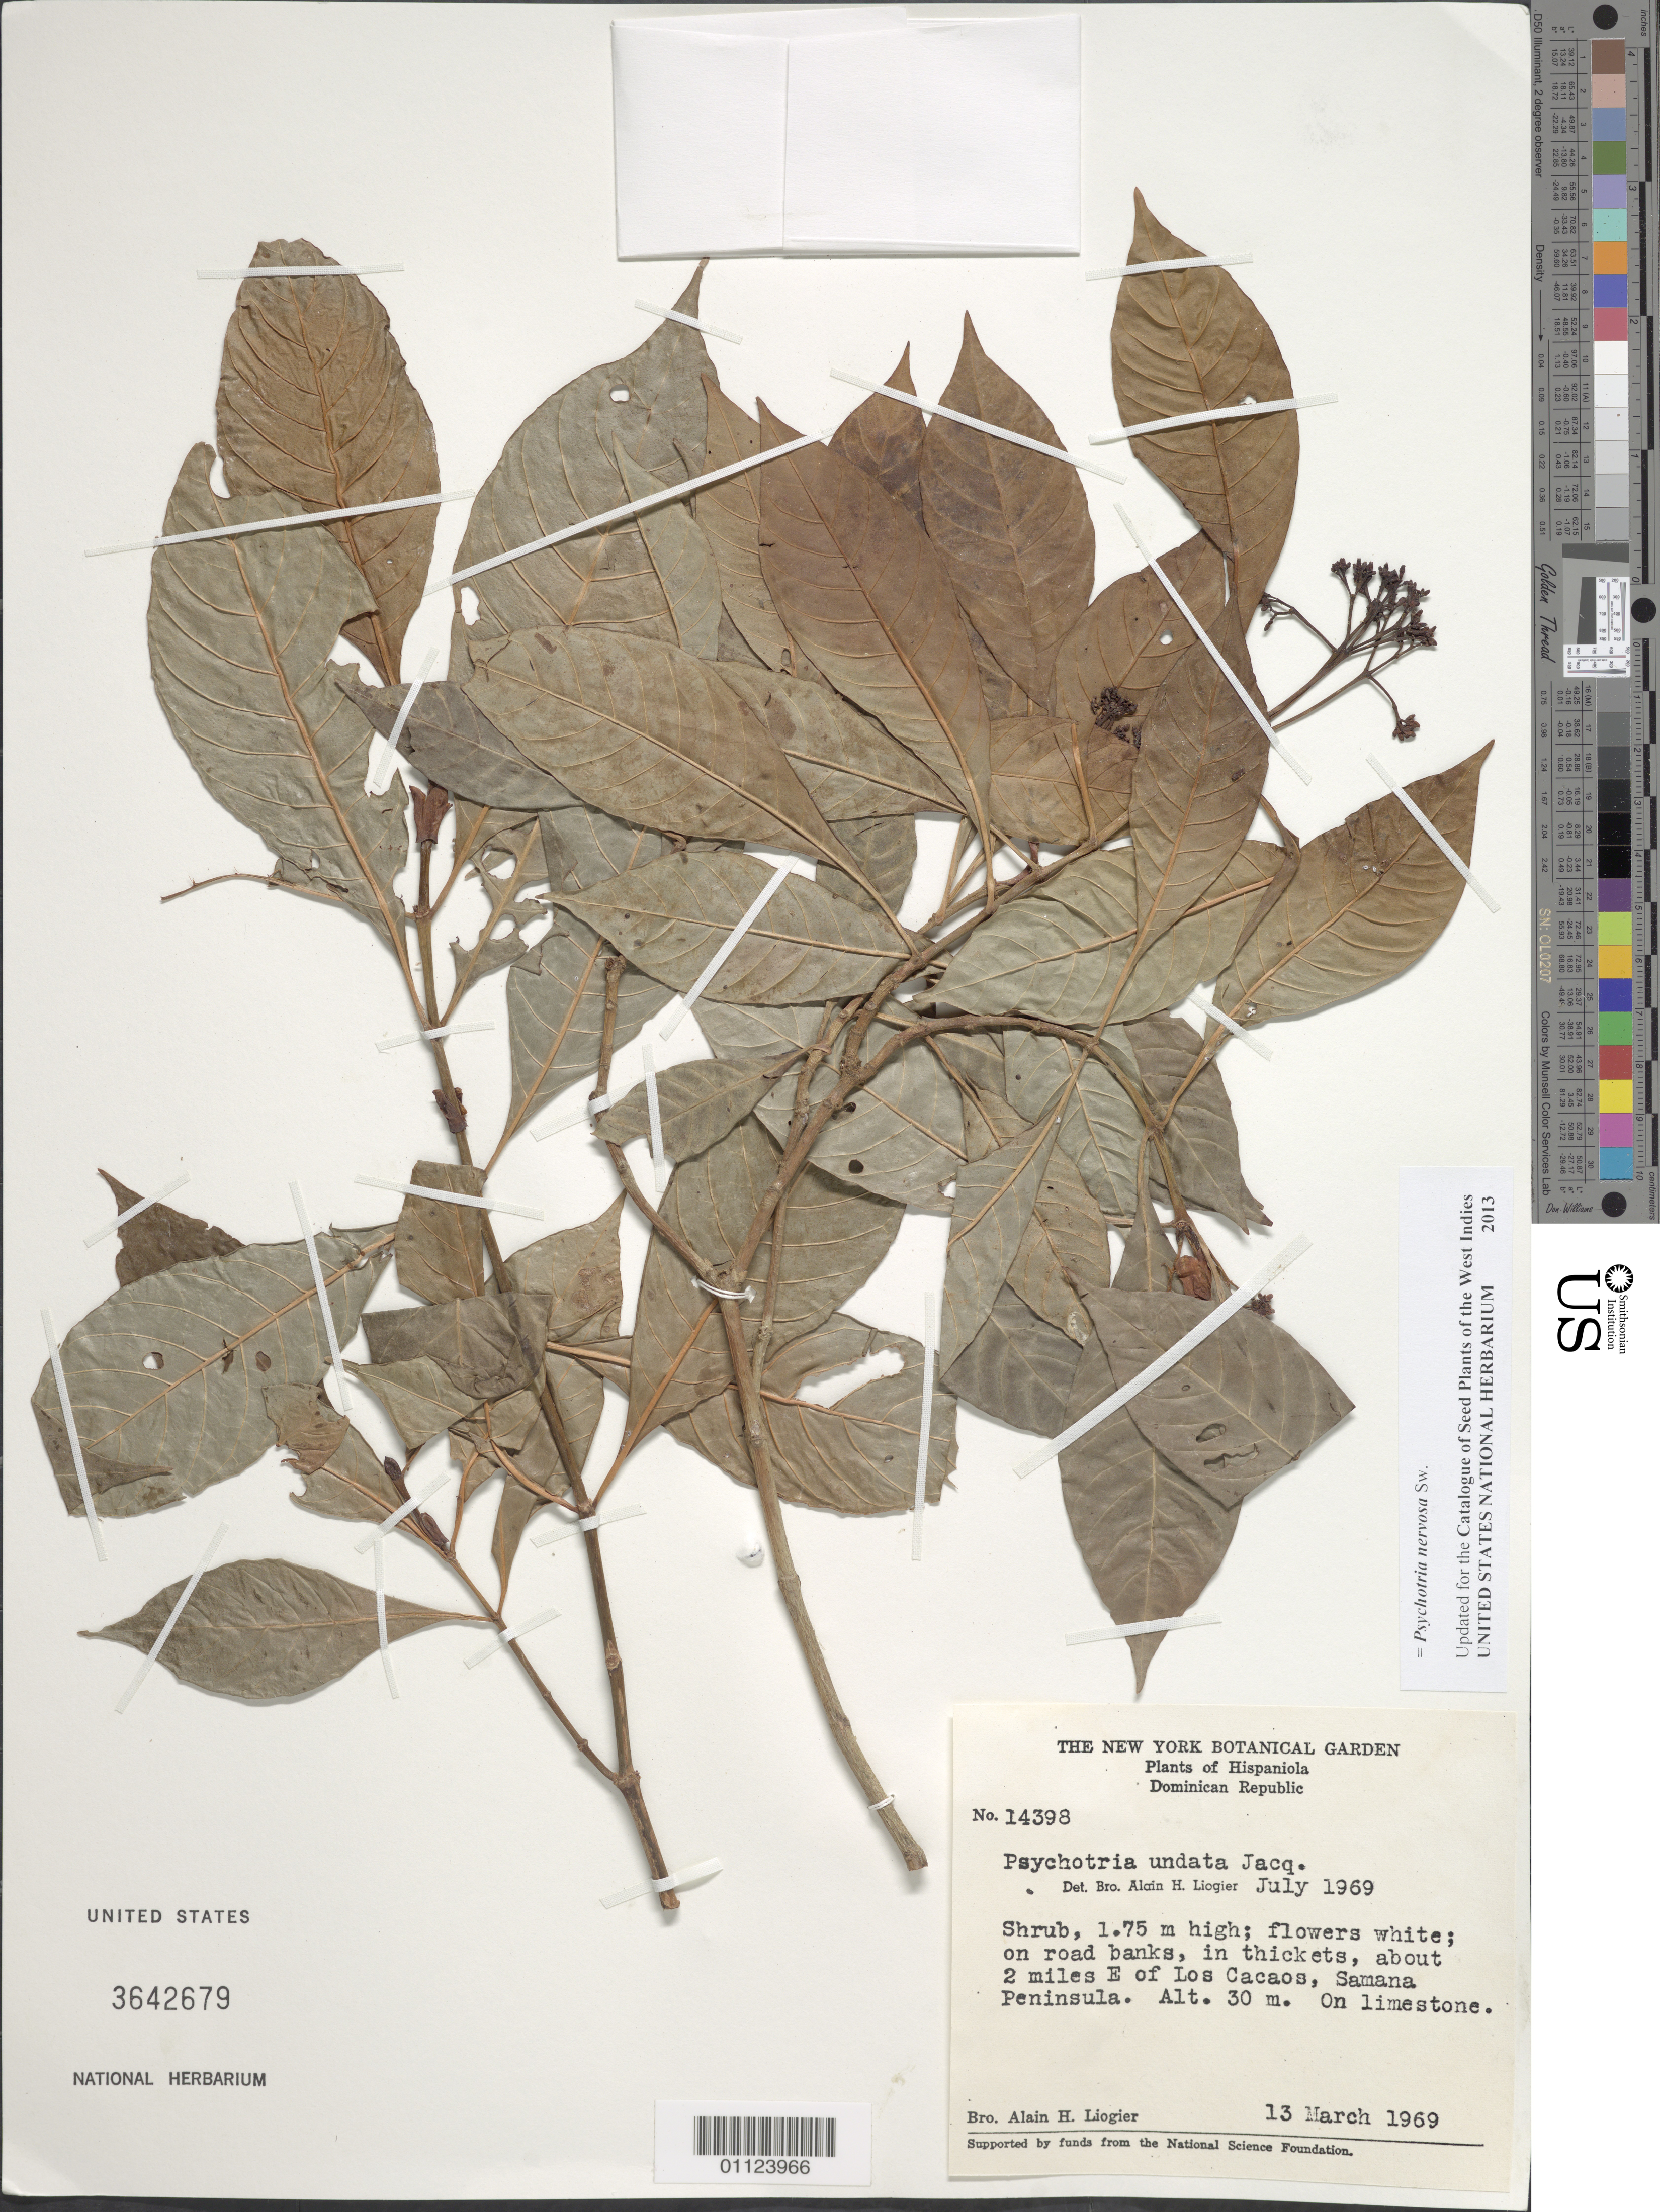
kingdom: Plantae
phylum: Tracheophyta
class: Magnoliopsida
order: Gentianales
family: Rubiaceae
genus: Psychotria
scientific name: Psychotria nervosa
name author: Sw.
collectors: A. H. Liogier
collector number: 14398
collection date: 1969-03-13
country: Dominican Republic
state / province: Samaná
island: Hispaniola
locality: Samaná Peninsula, about 2 miles E of Los Cacaos.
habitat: On limestone. On road banks, in thickets.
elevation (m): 30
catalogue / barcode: US 3642679